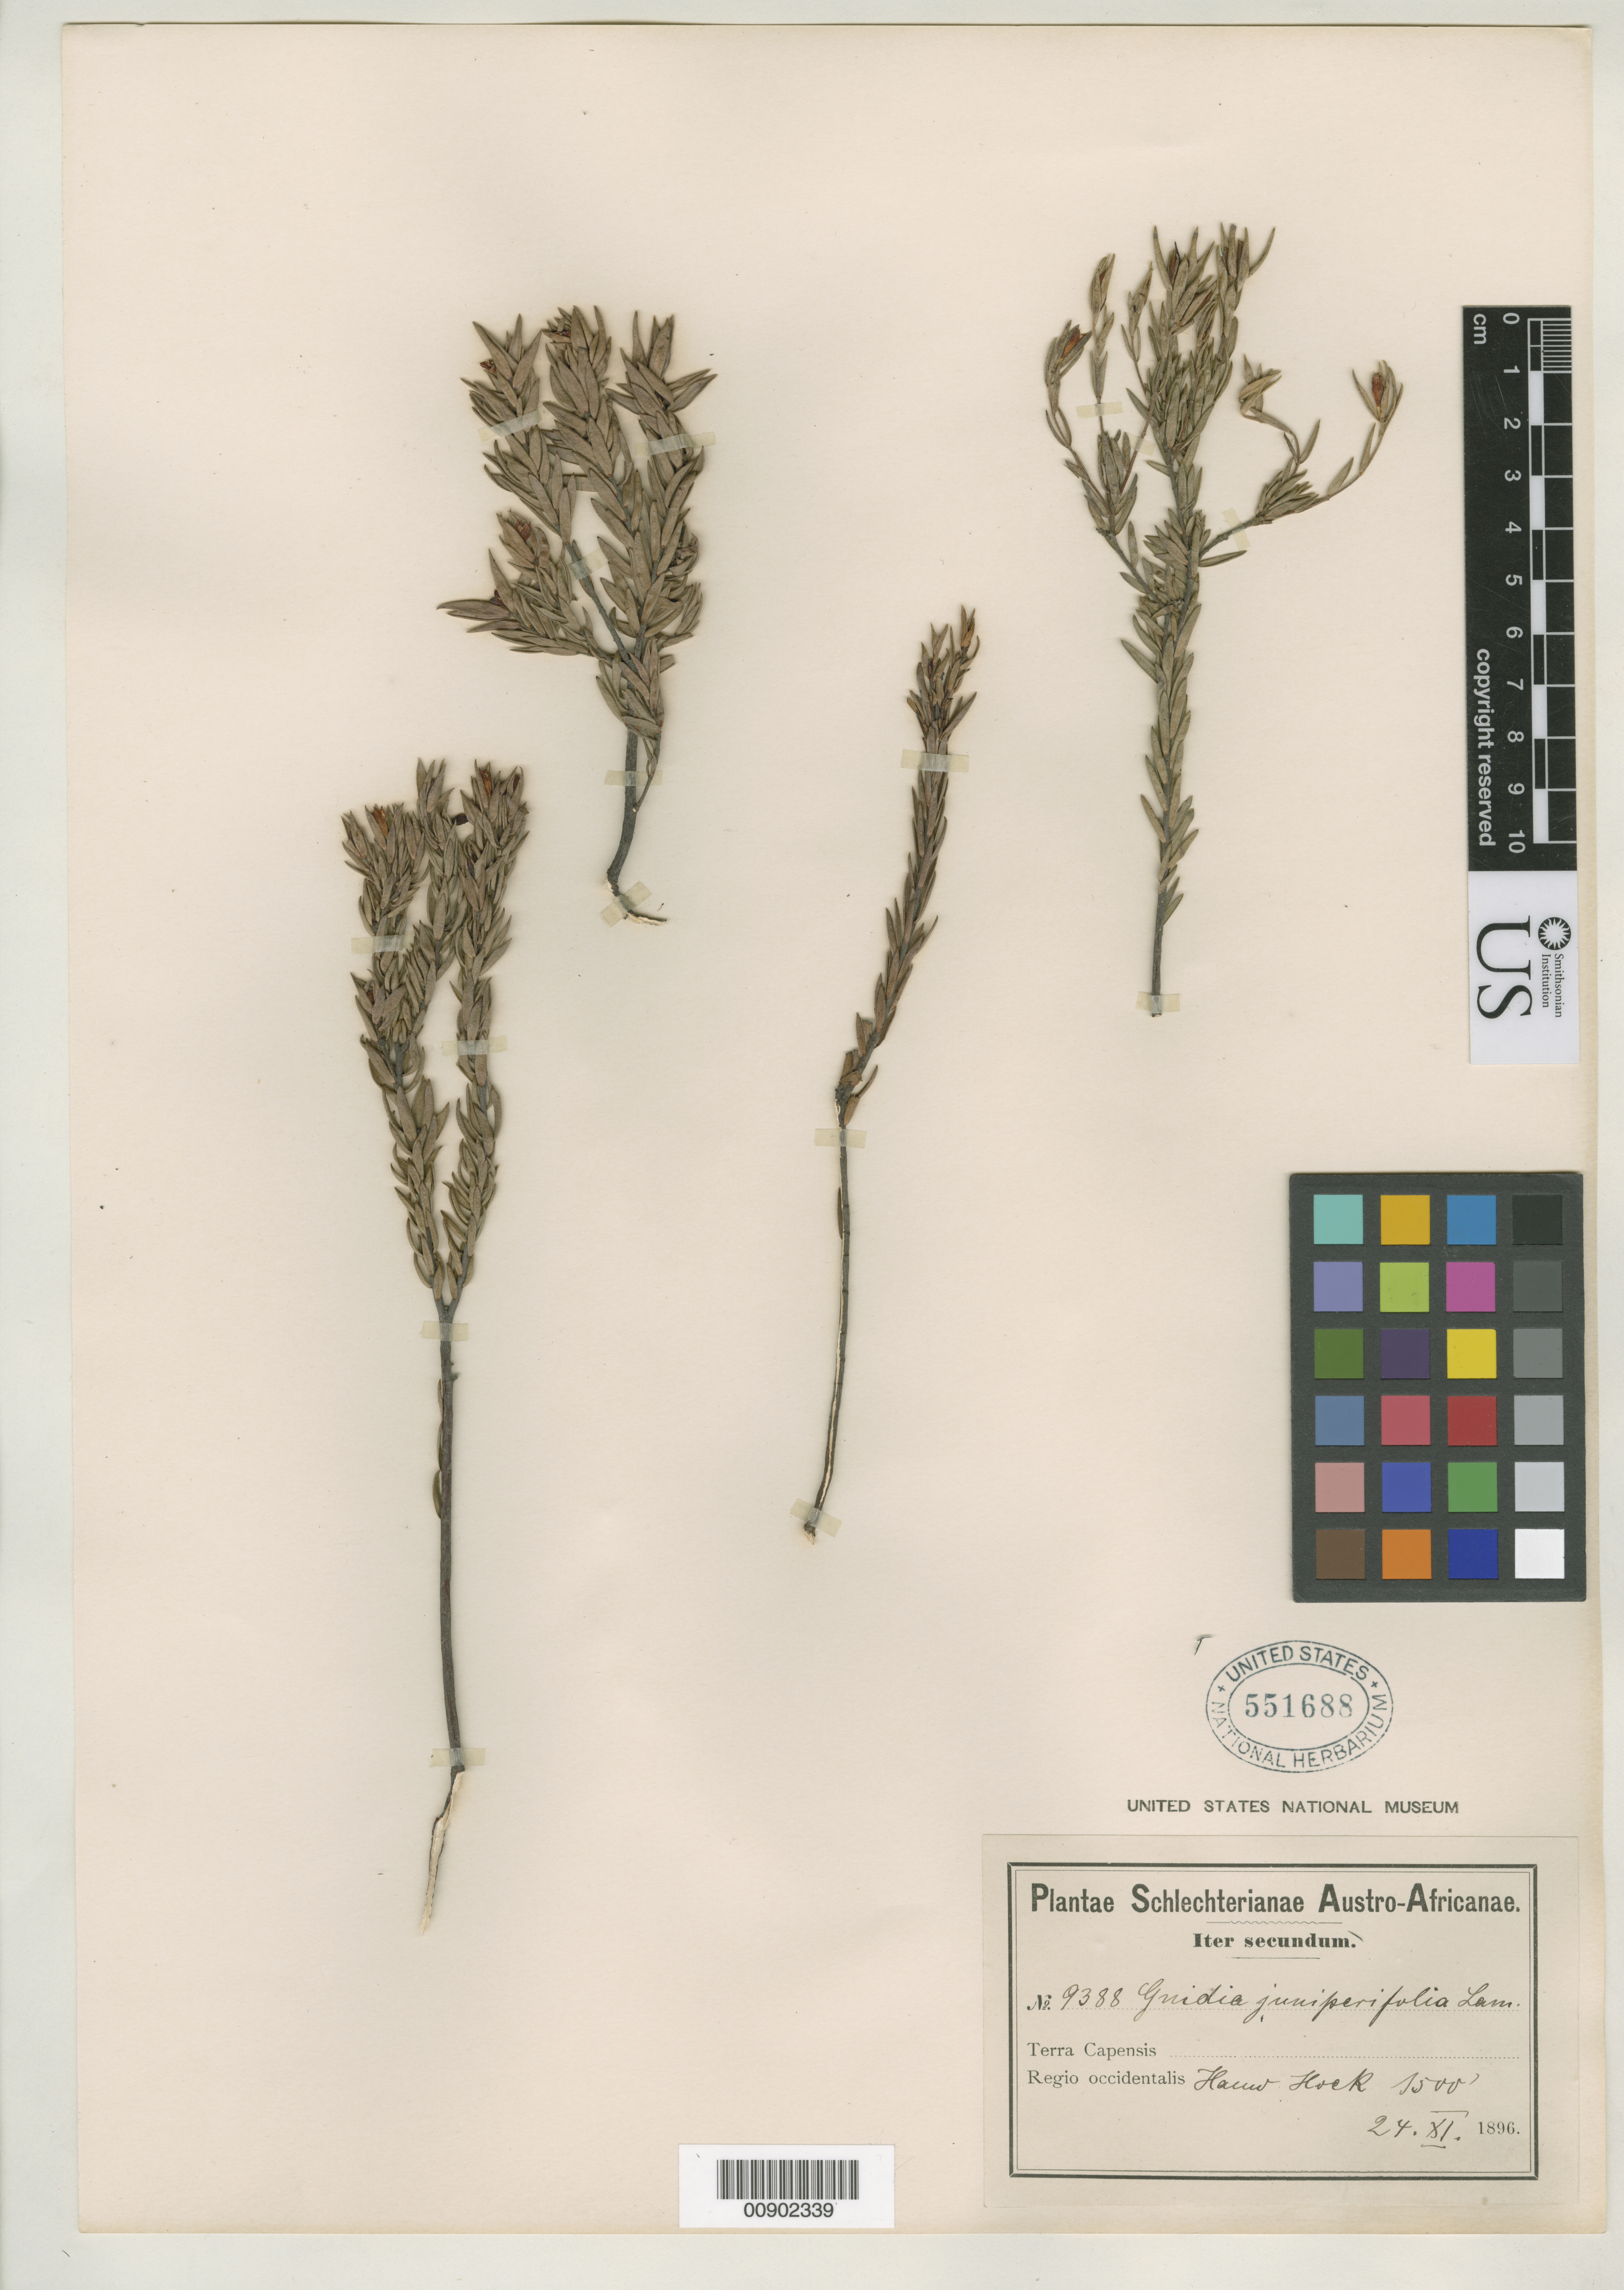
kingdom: Plantae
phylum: Tracheophyta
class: Magnoliopsida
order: Malvales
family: Thymelaeaceae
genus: Gnidia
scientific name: Gnidia simplex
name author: L.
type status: Isoepitype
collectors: F. R. R. Schlechter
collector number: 9388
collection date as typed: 24 Nov 1896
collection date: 1896-11-24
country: South Africa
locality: Terra Capensis, Regio occidentalis. Houw Hoek.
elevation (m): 457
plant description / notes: Epitypified by Z. Rogers, Taxon 55: 486 (2006).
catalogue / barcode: US 551688